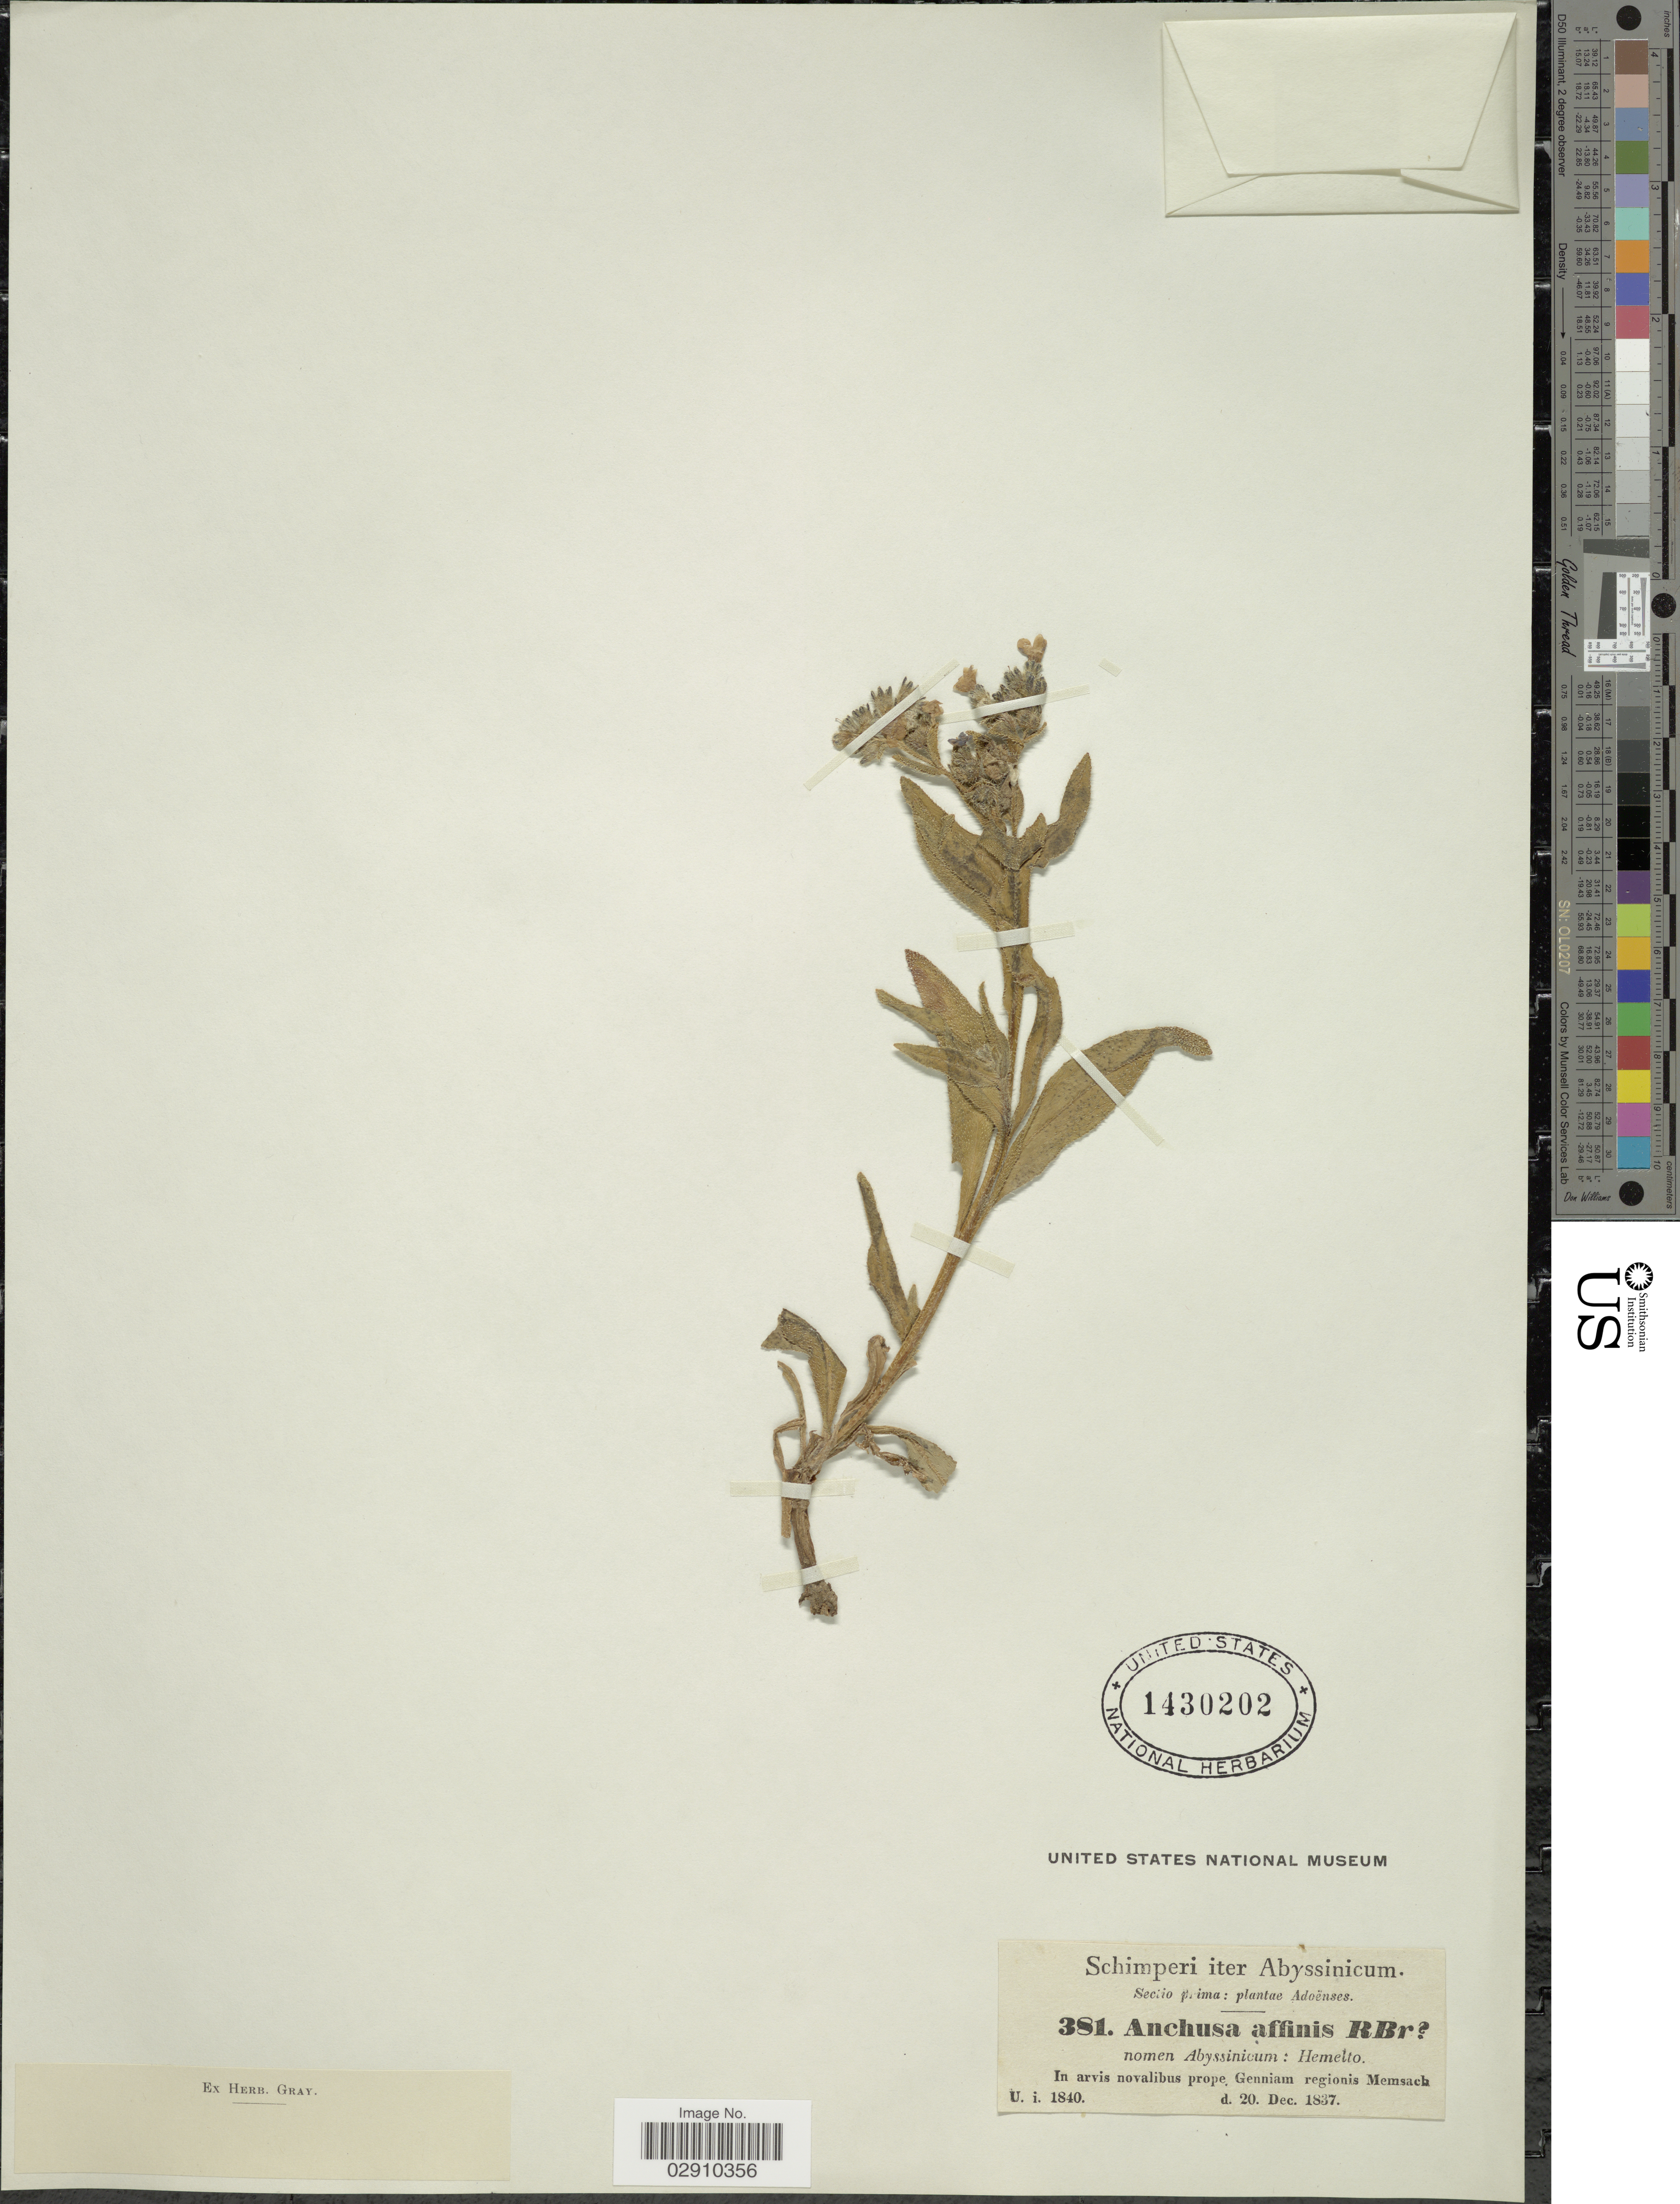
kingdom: Plantae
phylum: Tracheophyta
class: Magnoliopsida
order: Boraginales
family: Boraginaceae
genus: Anchusa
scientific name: Anchusa affinis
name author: R. Br.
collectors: -. Schimper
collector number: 381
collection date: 1837-12-20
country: Eritrea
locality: Abyssinicum. Sectio prima: plantae Adoënses. In arvis novalibus prope Genniam regionis Memsack.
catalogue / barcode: US 1430202